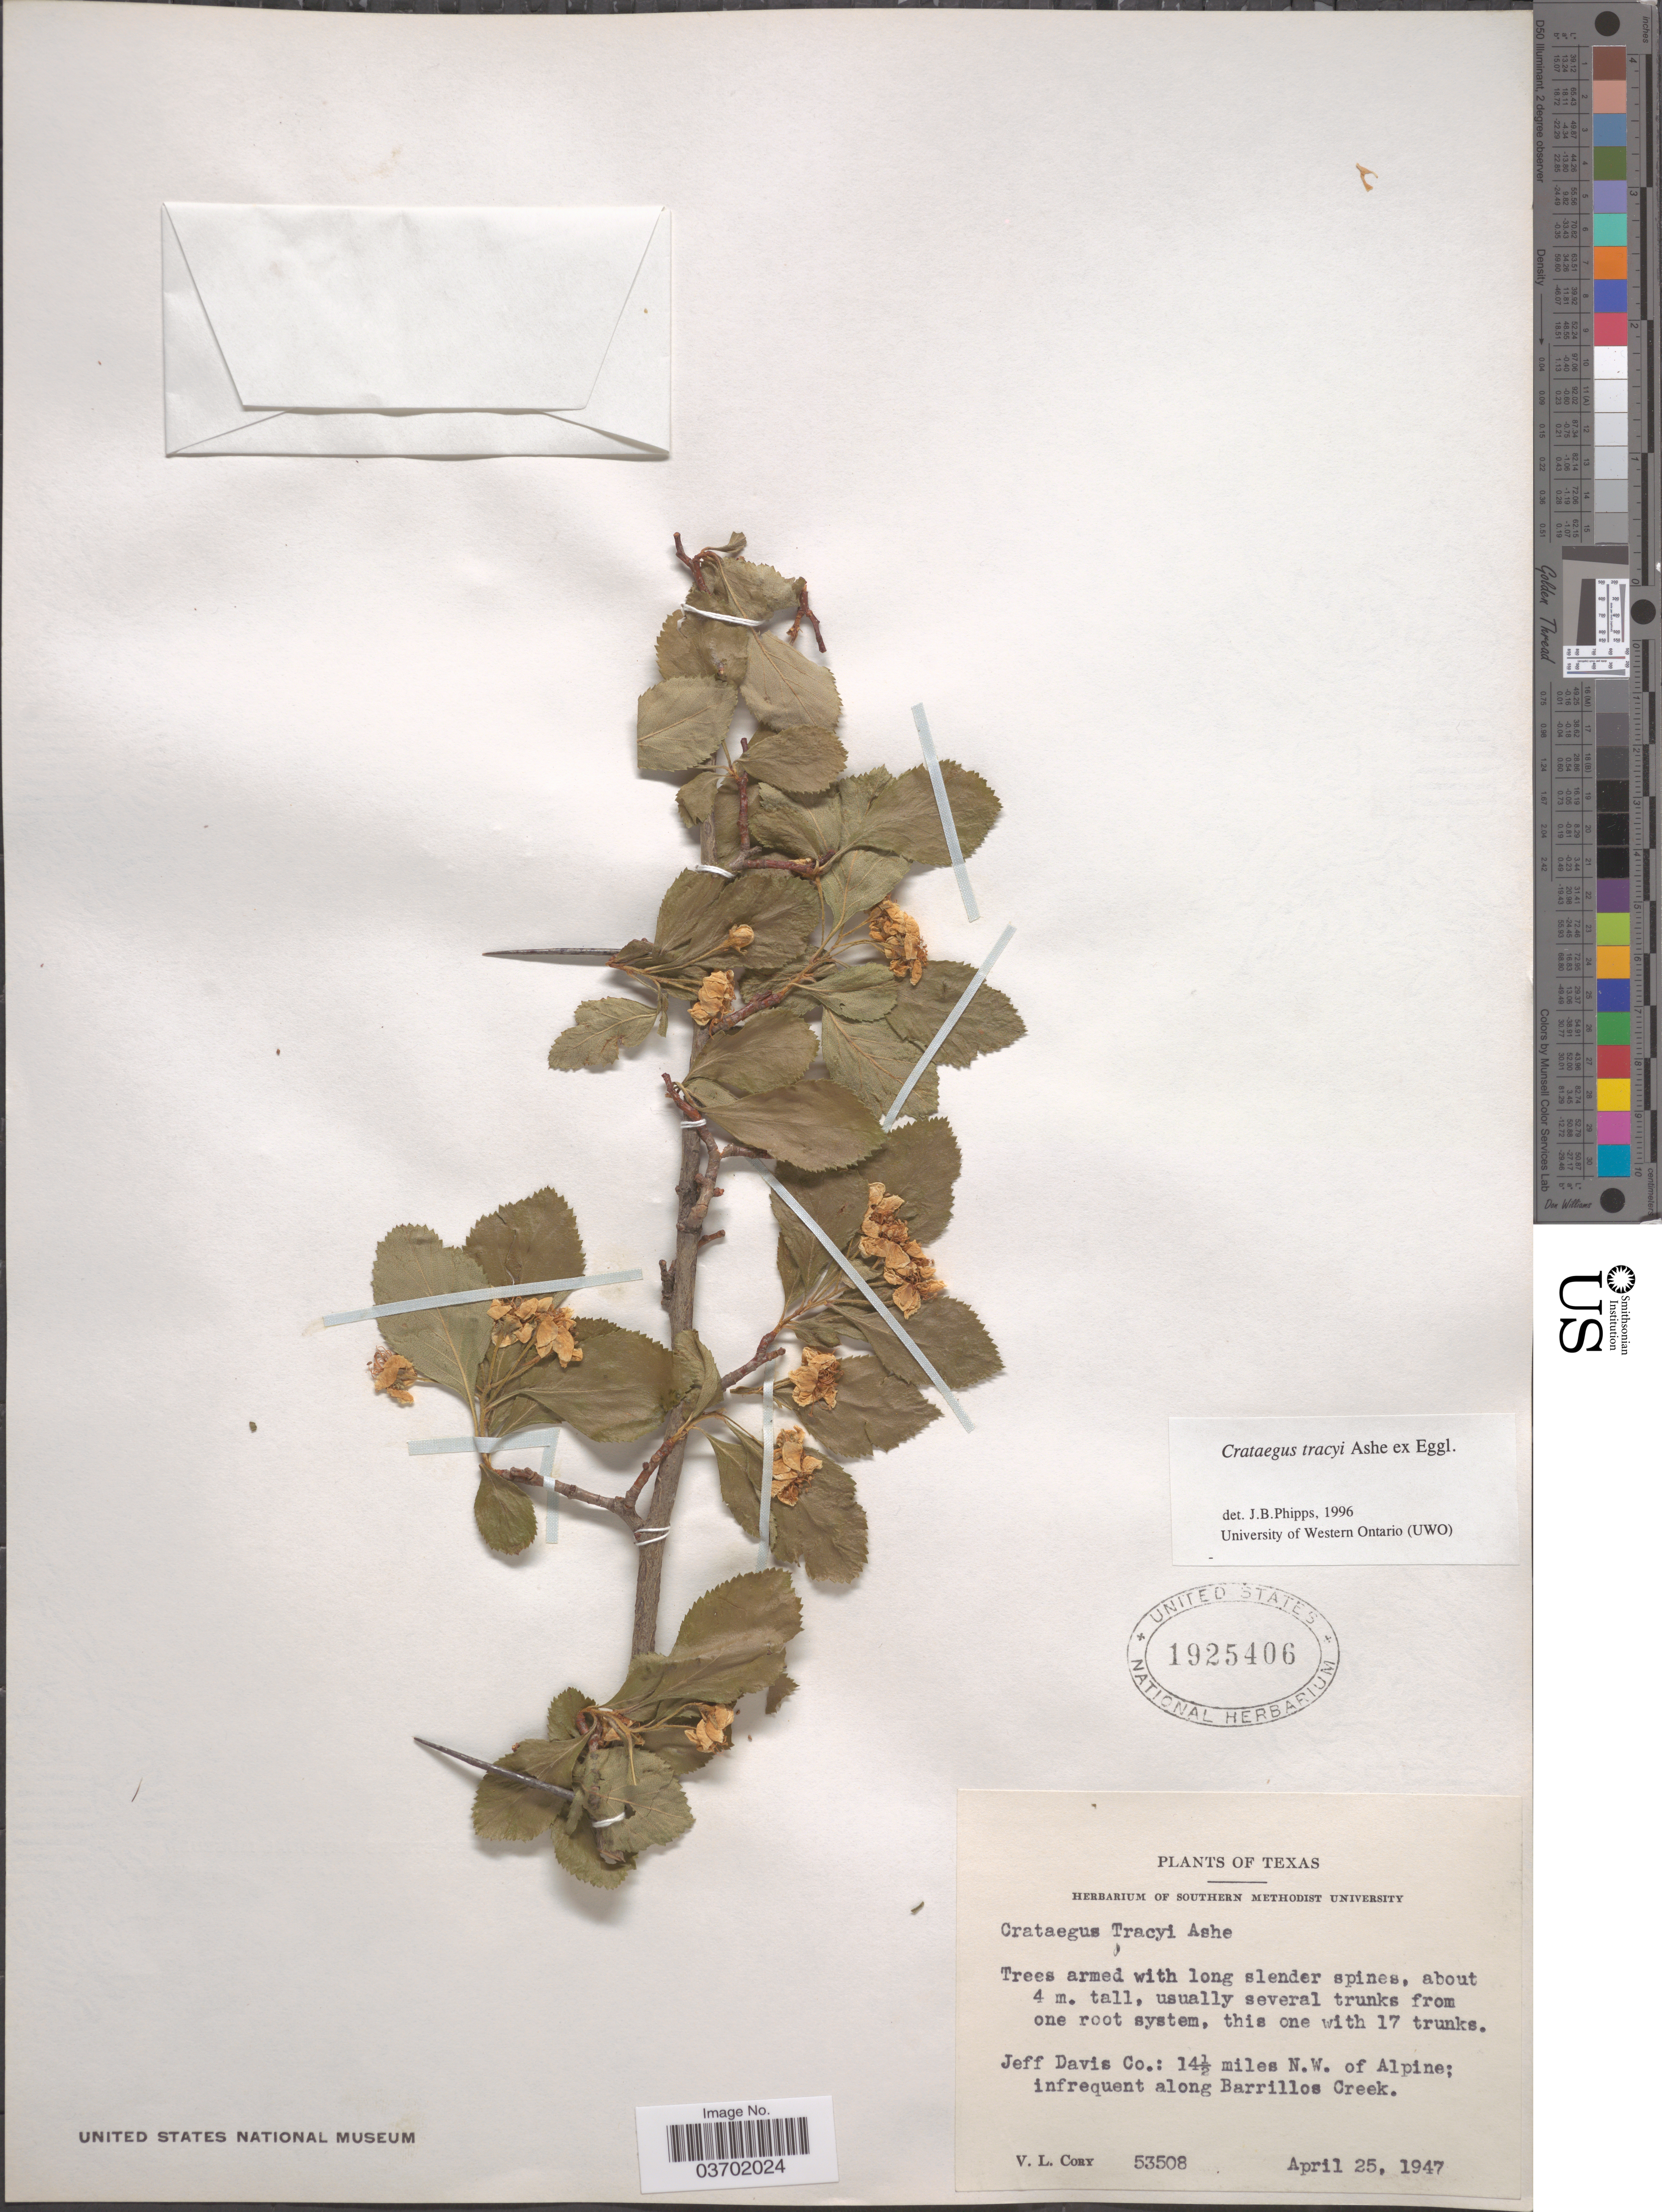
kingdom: Plantae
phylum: Tracheophyta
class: Magnoliopsida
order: Rosales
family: Rosaceae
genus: Crataegus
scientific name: Crataegus tracyi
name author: Ashe ex Eggl.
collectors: V. Cory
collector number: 53508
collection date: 1947-04-25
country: United States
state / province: Texas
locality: Jeff Davis Co.: 14½ miles N.W. of Alpine; infrequent along Barillos Creek.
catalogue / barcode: US 1925406